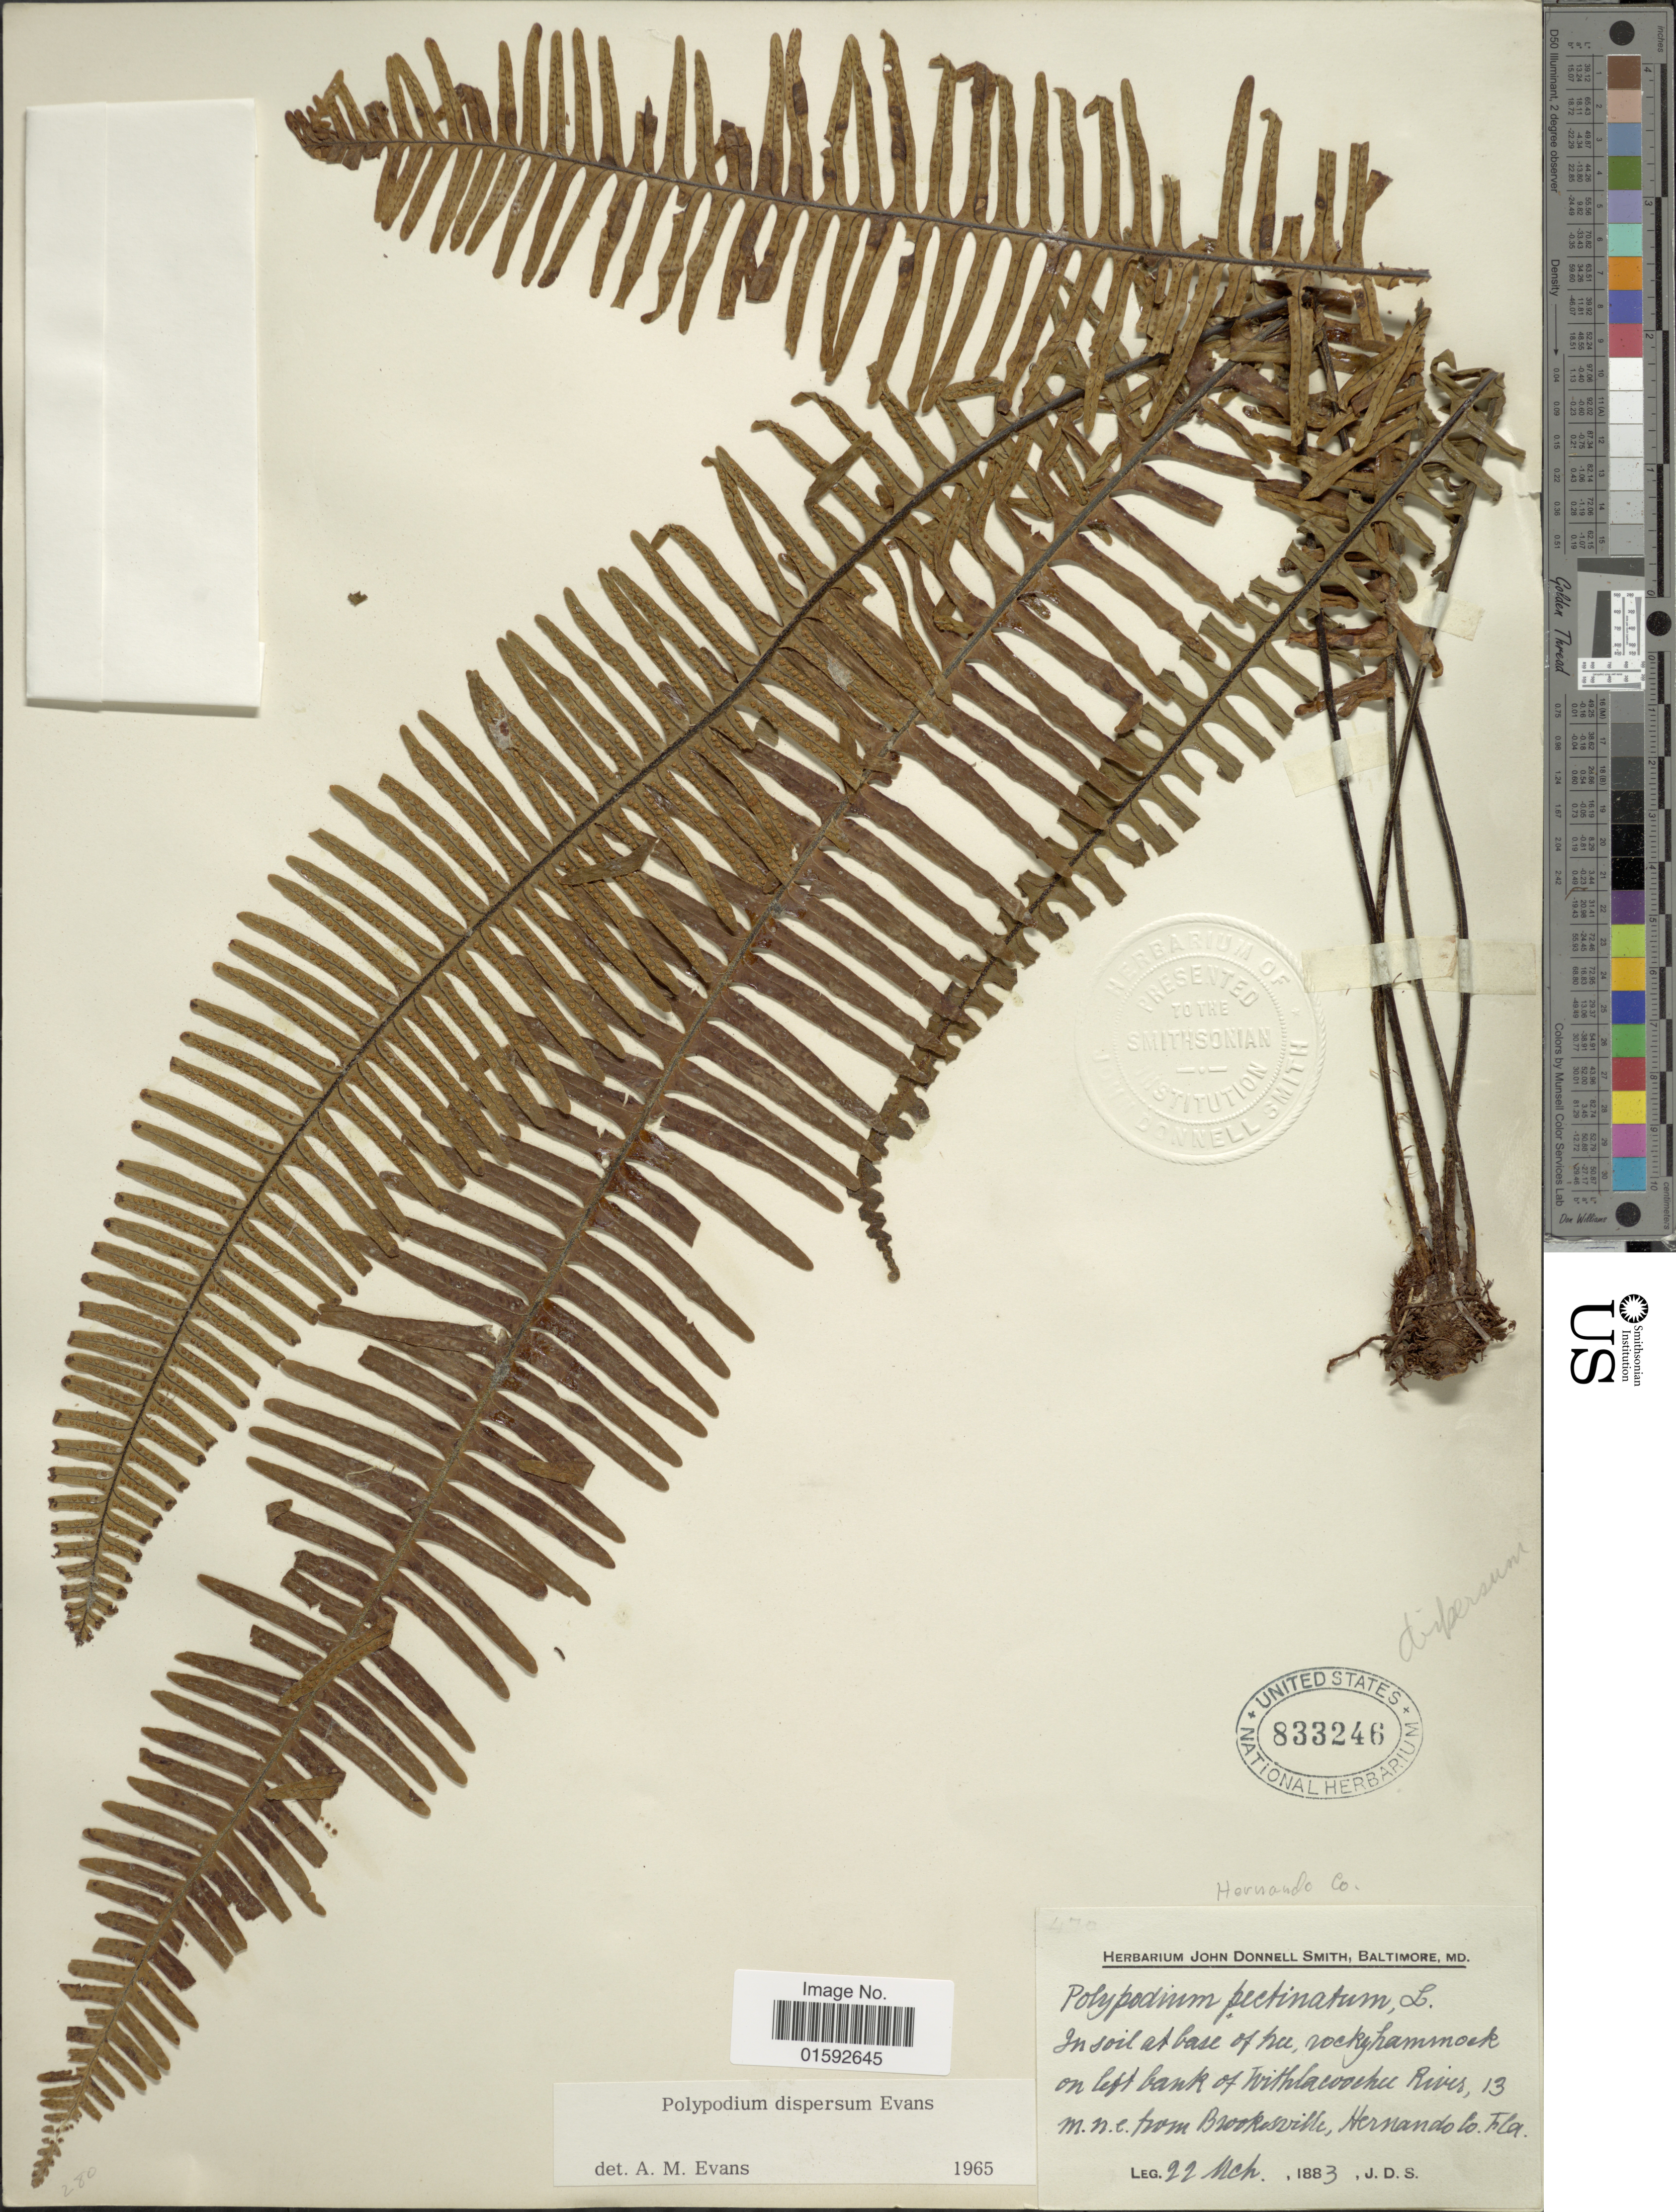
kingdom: Plantae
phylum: Tracheophyta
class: Polypodiopsida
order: Polypodiales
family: Polypodiaceae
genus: Pecluma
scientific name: Pecluma dispersa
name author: (A.M. Evans) M.G. Price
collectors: J. Donnell Smith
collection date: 1883-03-22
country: United States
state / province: Florida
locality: In soil at base of tree, rocky hammock on left bank of withlacooche River, 13 m. n.e. from Brookesville, Hernando Co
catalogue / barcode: US 833246